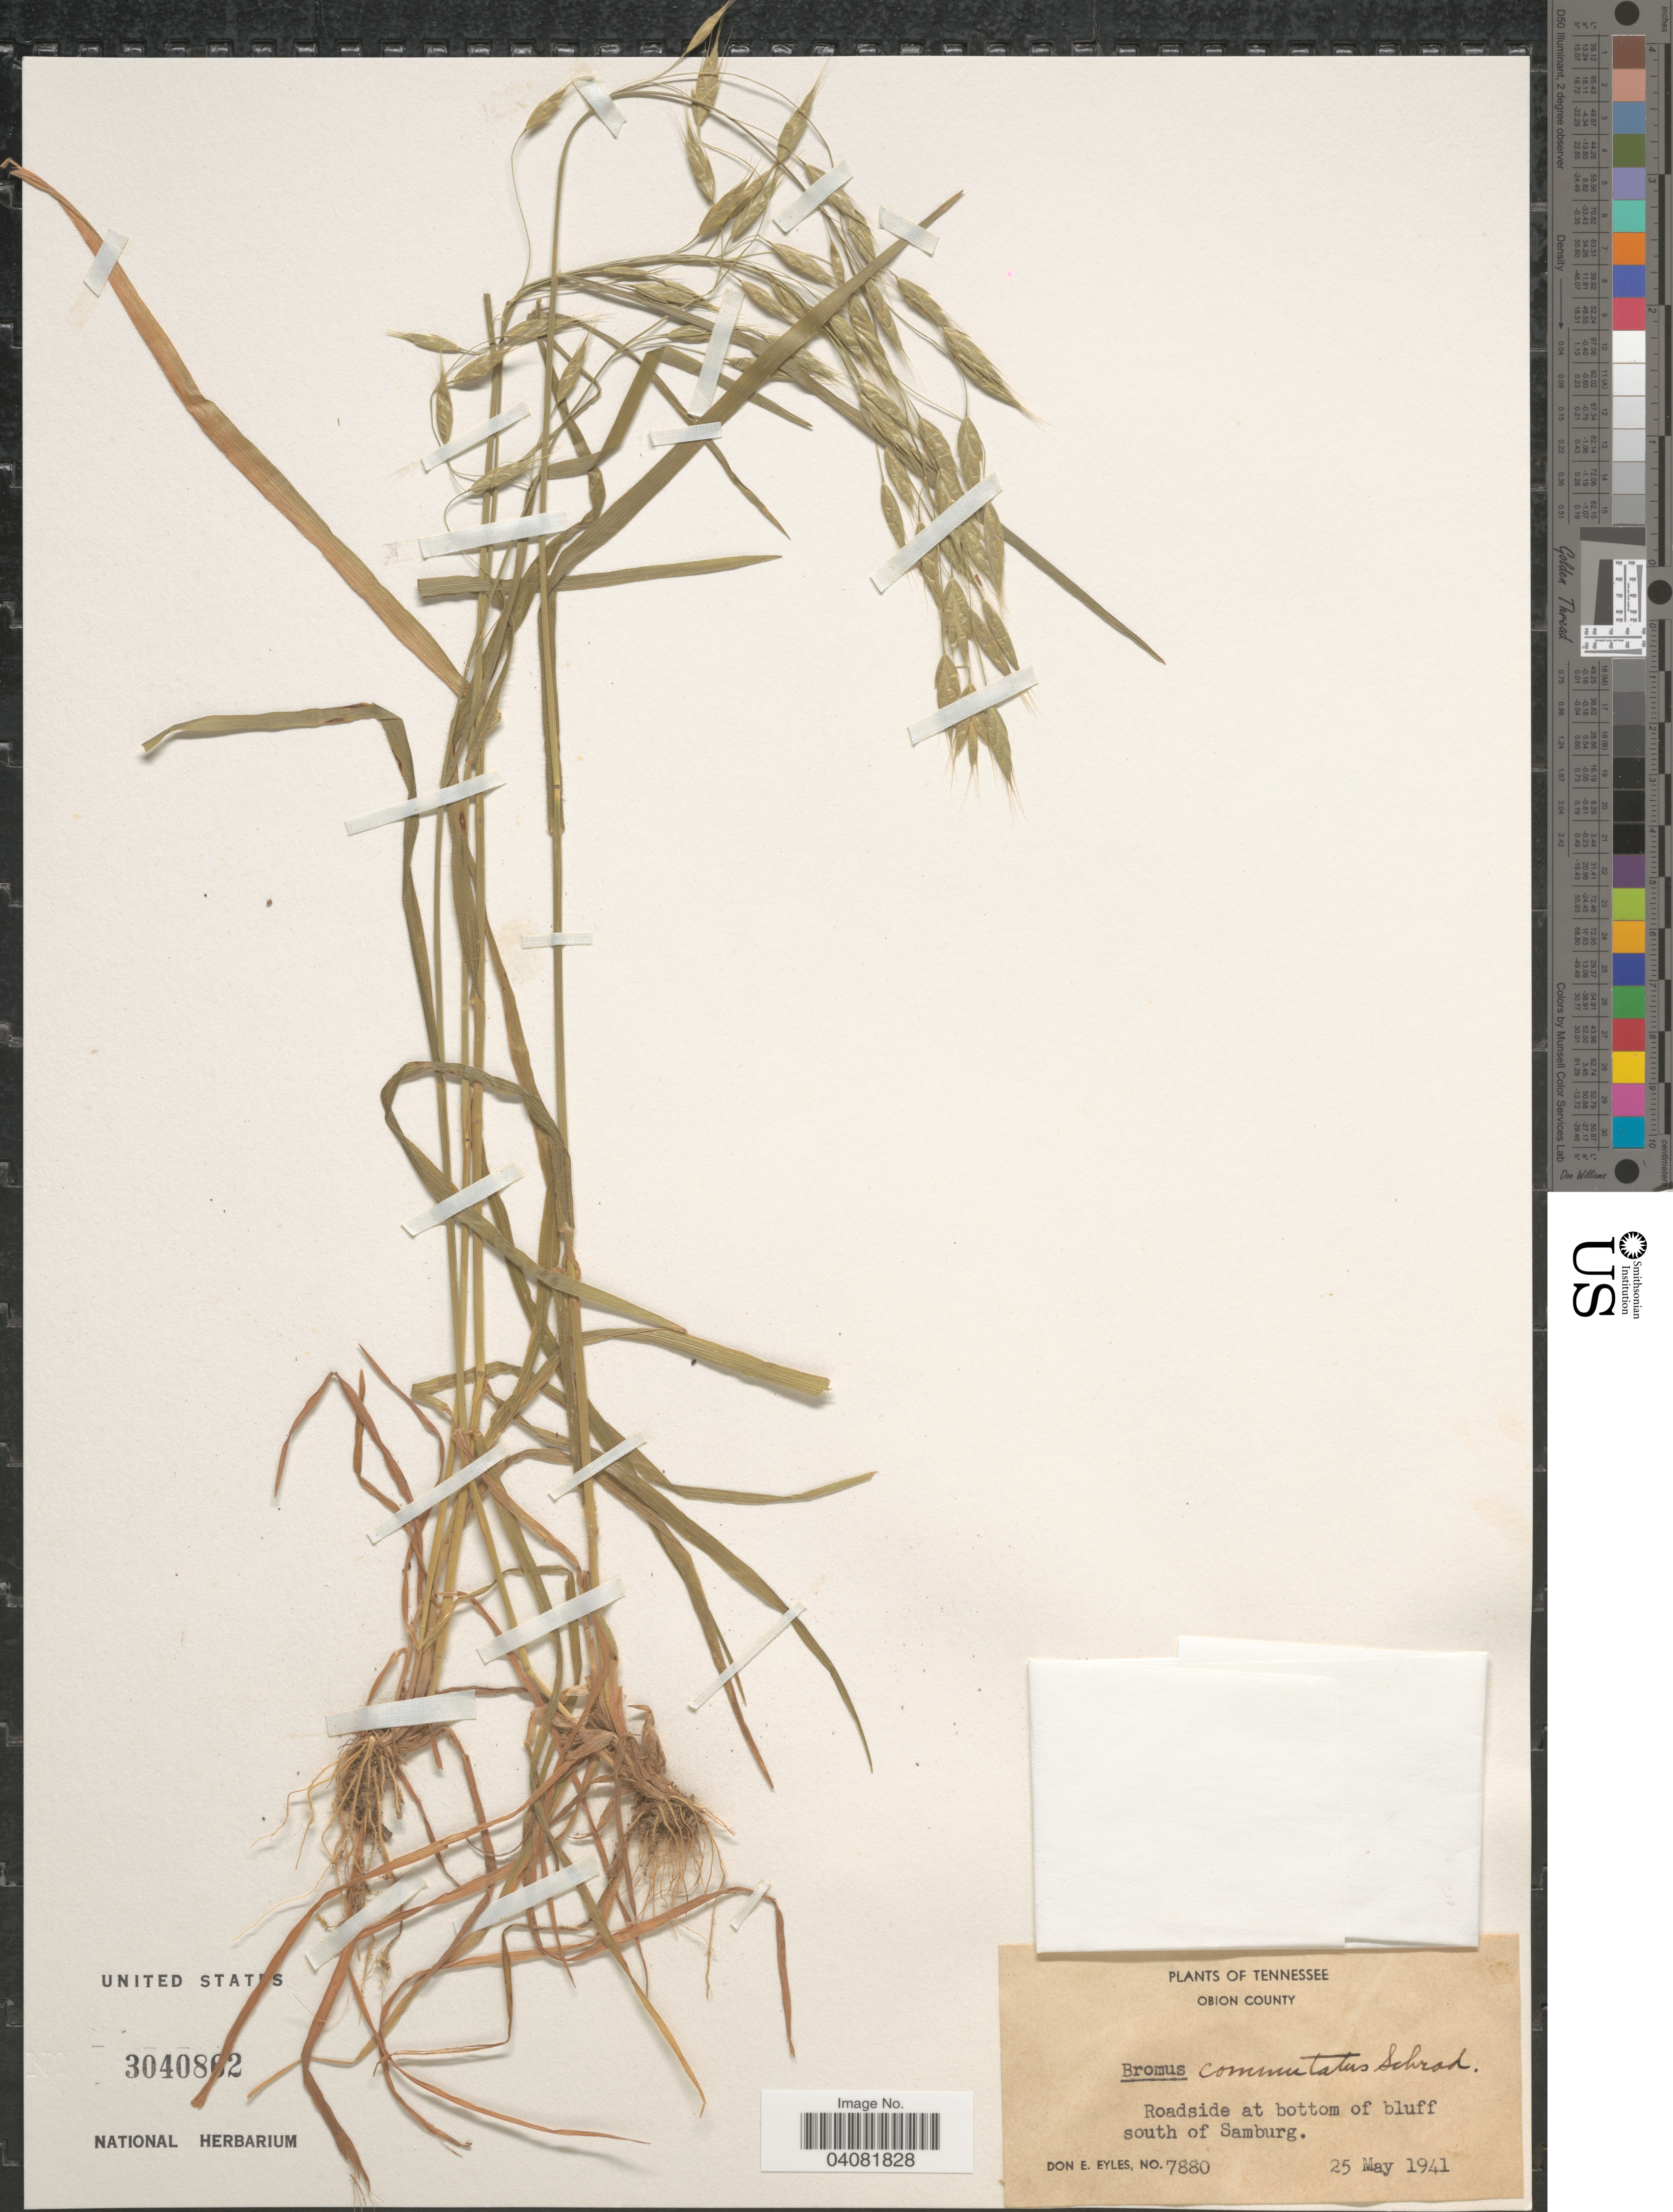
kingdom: Plantae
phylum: Tracheophyta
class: Liliopsida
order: Poales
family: Poaceae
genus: Bromus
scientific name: Bromus commutatus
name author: Schrad.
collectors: D. Eyles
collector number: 7880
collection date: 1941-05-25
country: United States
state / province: Tennessee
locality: Obion County. Roadside at bottom of bluff south of Samburg.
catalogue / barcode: US 3040862